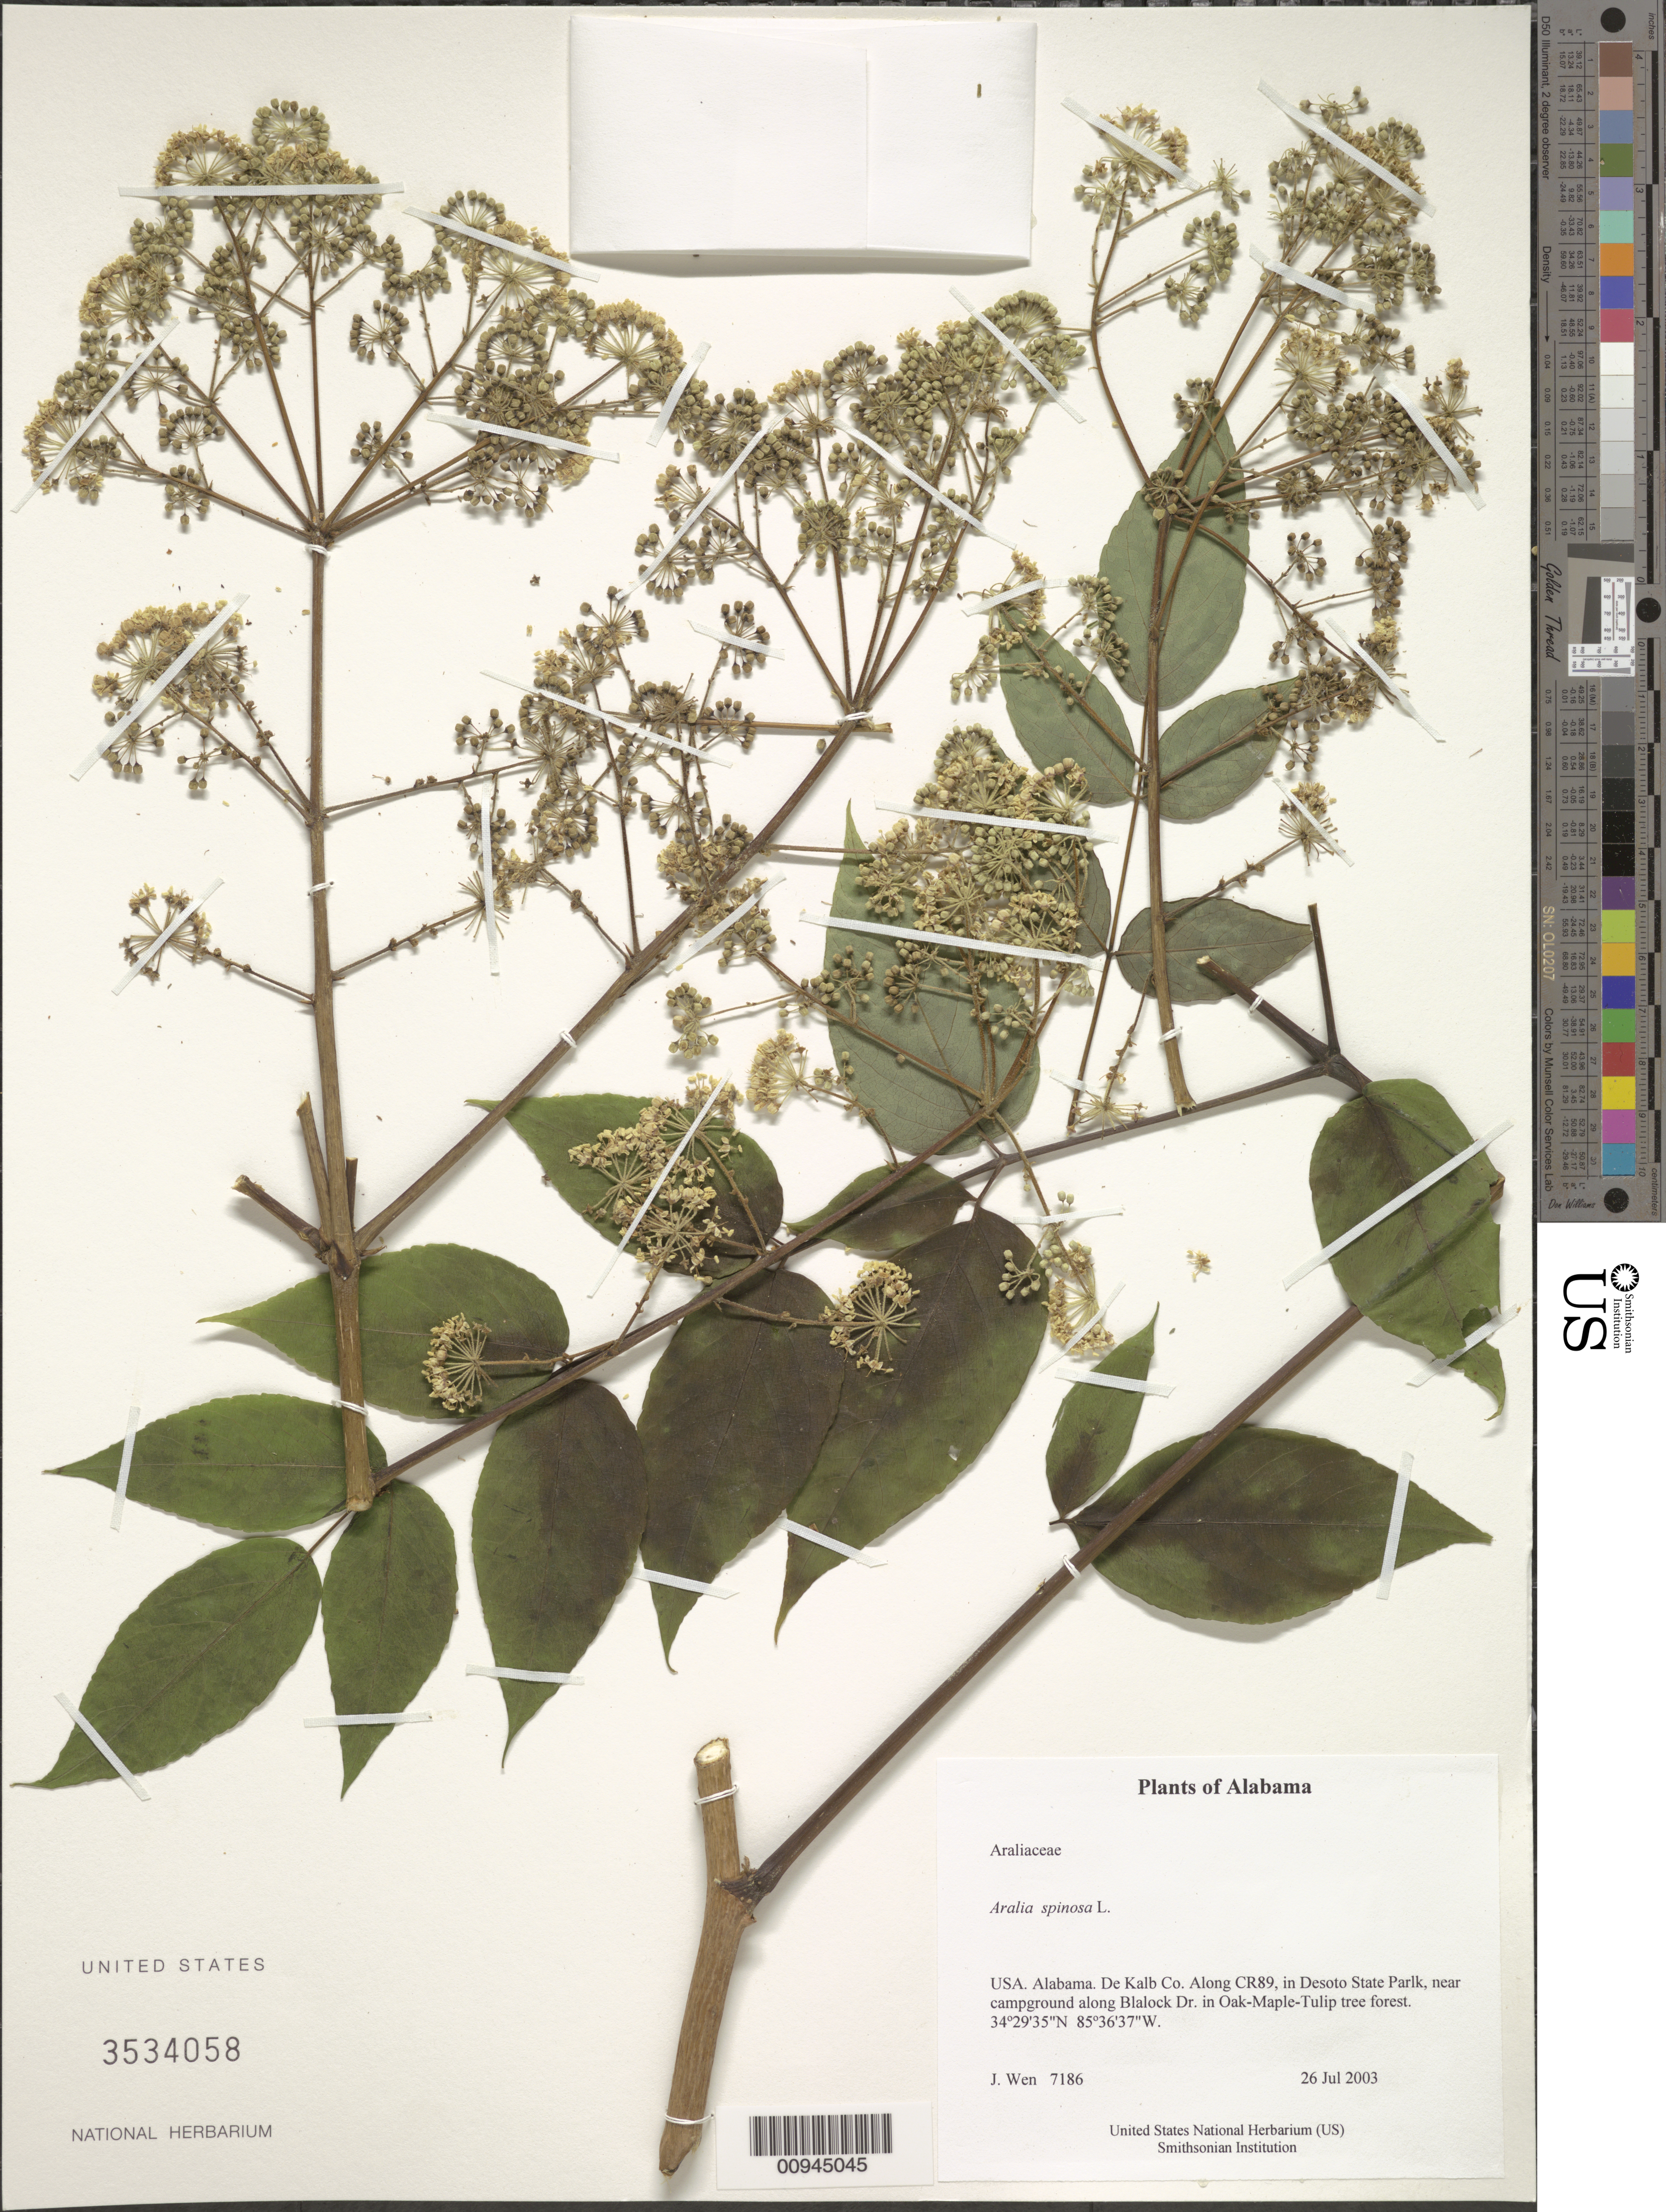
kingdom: Plantae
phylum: Tracheophyta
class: Magnoliopsida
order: Apiales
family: Araliaceae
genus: Aralia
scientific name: Aralia spinosa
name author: L.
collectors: J. Wen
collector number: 7186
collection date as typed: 26 Jul 2003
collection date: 2003-07-26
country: United States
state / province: Alabama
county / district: De Kalb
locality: Along CR89, in Desoto State Parlk, near campground along Blalock Dr. in Oak-Maple-Tulip tree forest.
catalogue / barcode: US 3534058